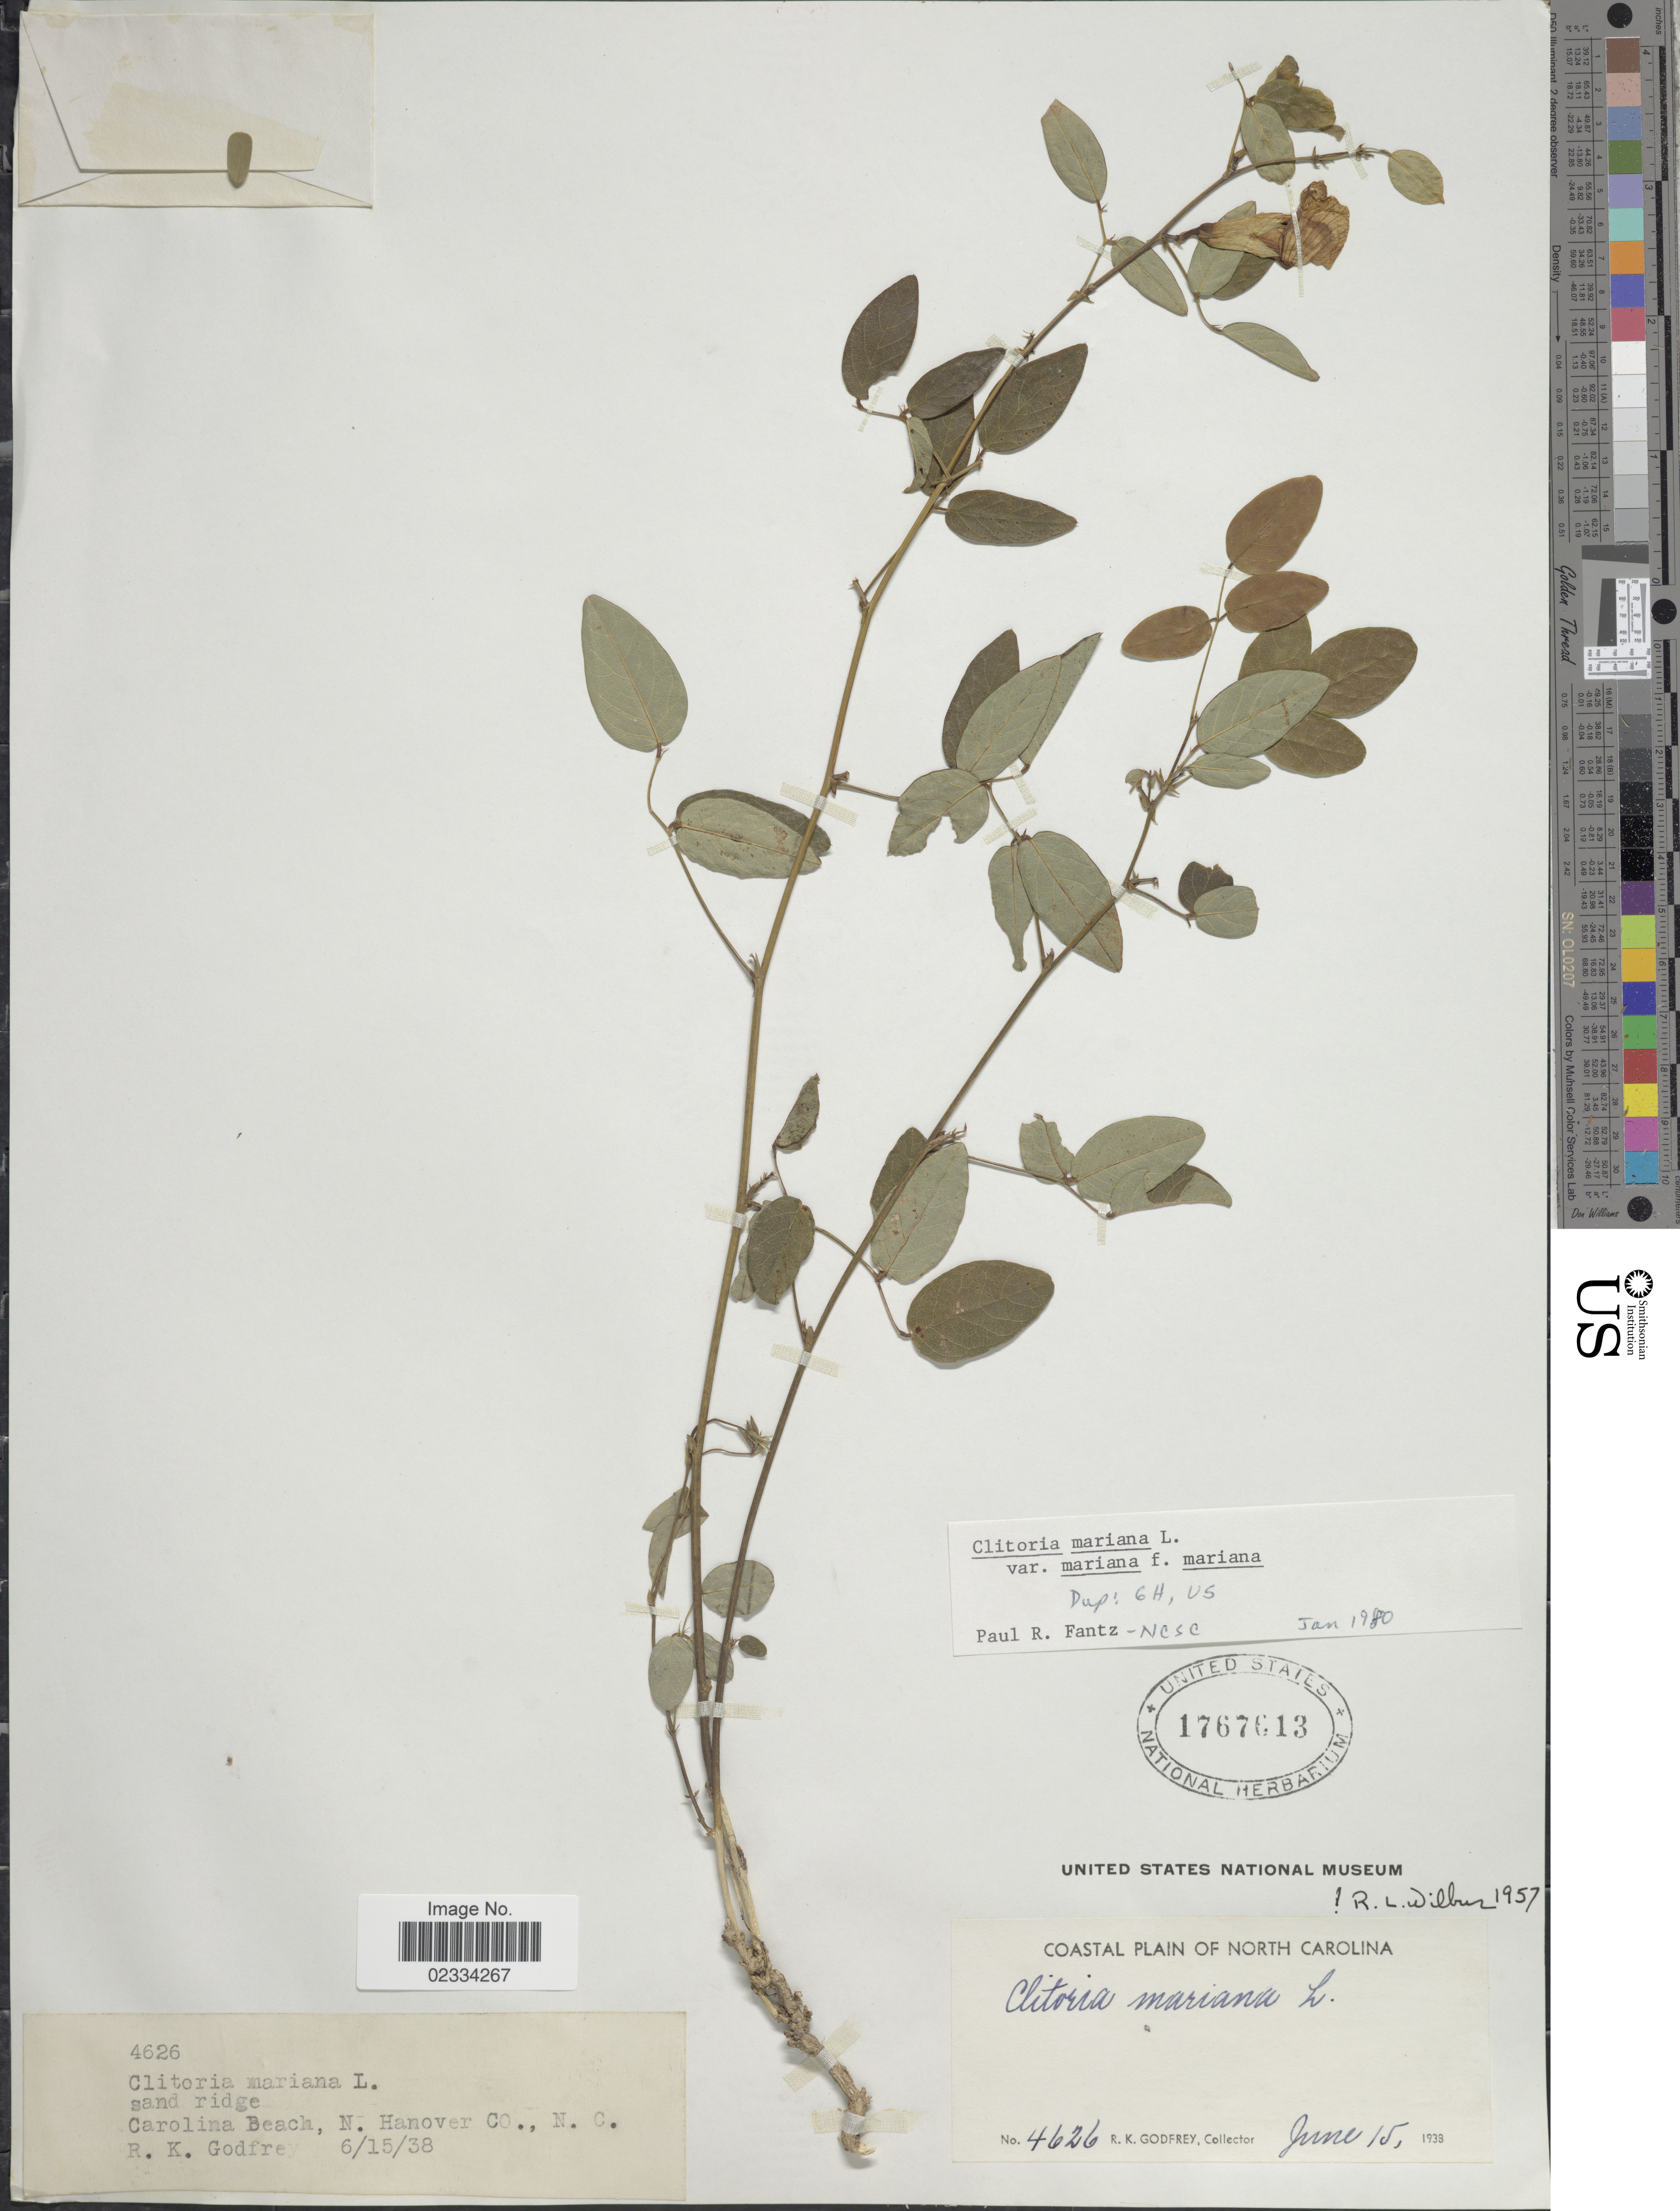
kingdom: Plantae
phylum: Tracheophyta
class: Magnoliopsida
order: Fabales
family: Fabaceae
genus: Clitoria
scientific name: Clitoria mariana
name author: L.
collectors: R. K. Godfrey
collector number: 4626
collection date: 1938-06-15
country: United States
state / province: North Carolina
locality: Coastal Plain. Carolina Beach, N. Hanover Co.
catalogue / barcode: US 1767613